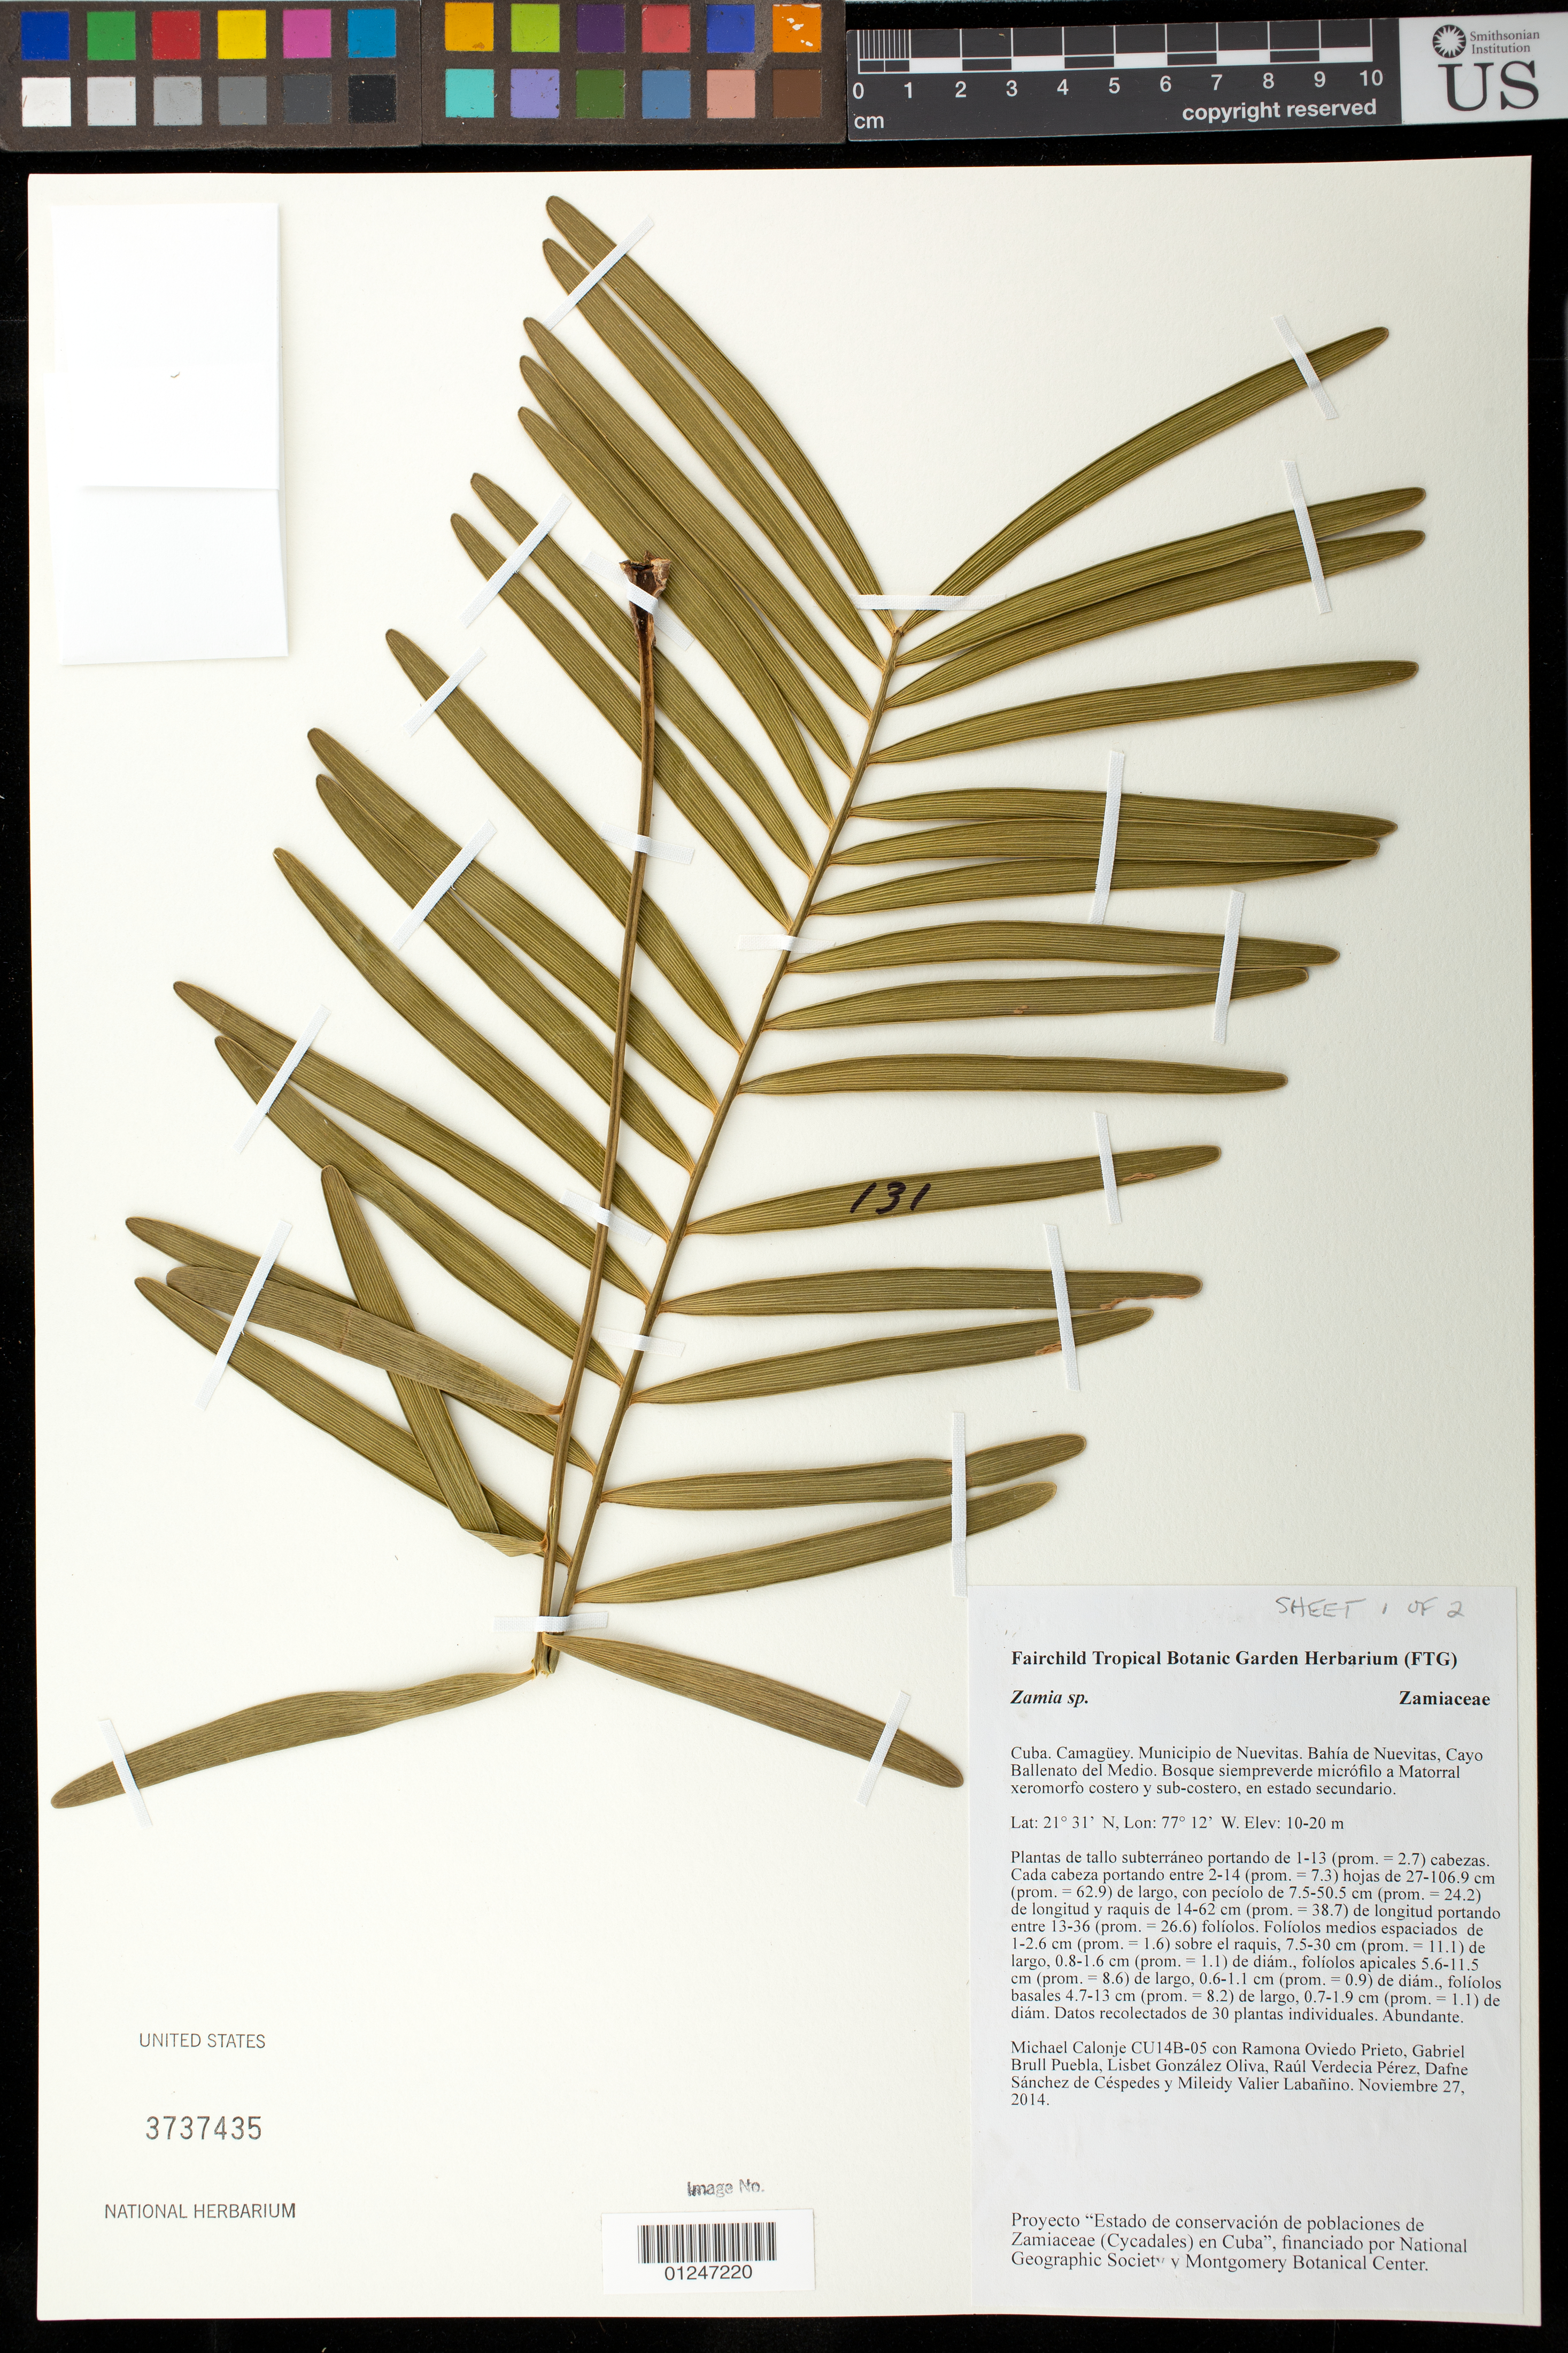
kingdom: Plantae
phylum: Tracheophyta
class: Cycadopsida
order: Cycadales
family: Zamiaceae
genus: Zamia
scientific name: Zamia sp.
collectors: M. Calonje et al.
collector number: CU14B-05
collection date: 2014-11-27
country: Cuba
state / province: Camaguey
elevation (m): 10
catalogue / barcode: US 3737435